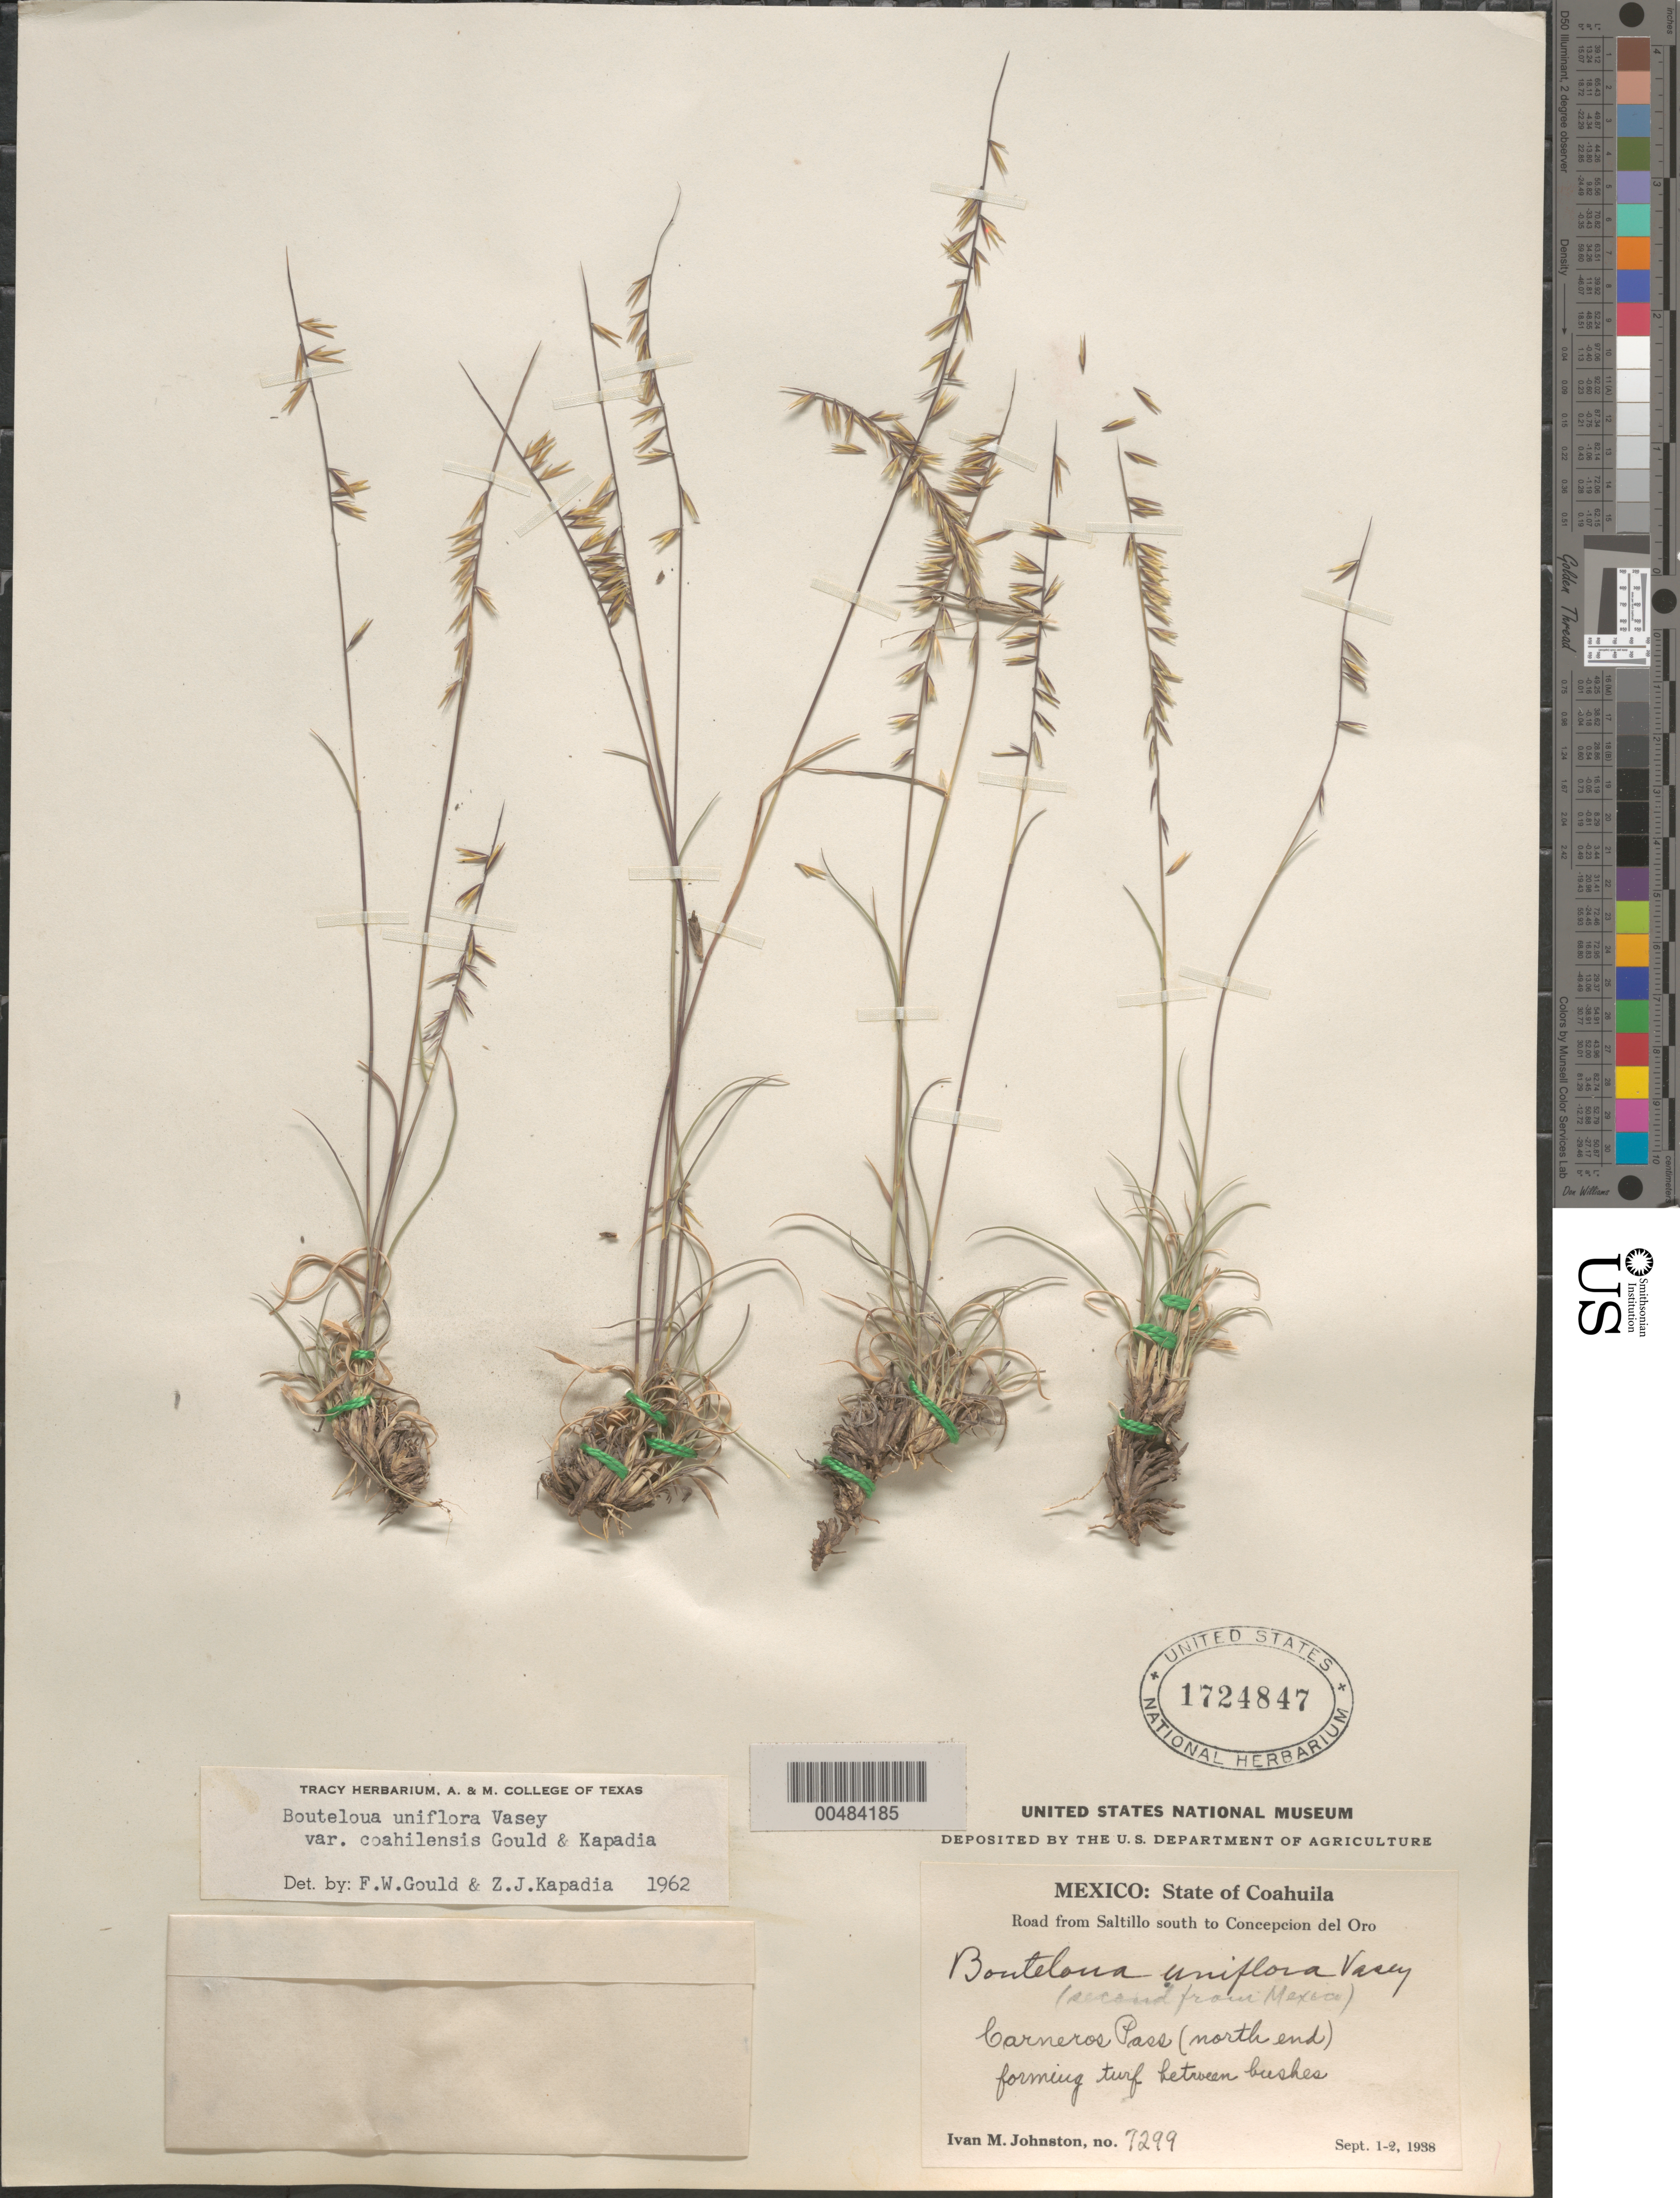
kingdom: Plantae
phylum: Tracheophyta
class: Liliopsida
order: Poales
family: Poaceae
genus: Bouteloua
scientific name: Bouteloua uniflora var. coahuilensis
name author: Gould & Kapadia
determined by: Gould, F. W.; Kapadia, Zarir J.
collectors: I.M. Johnston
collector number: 7299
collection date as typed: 1 Sep 1938 to 2 Sep 1938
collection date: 1938-09-01/1938-09-02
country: Mexico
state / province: Coahuila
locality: Road from Saltillo S to Concepcion del Oro, Carneros Pass (N end)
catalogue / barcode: US 1724847